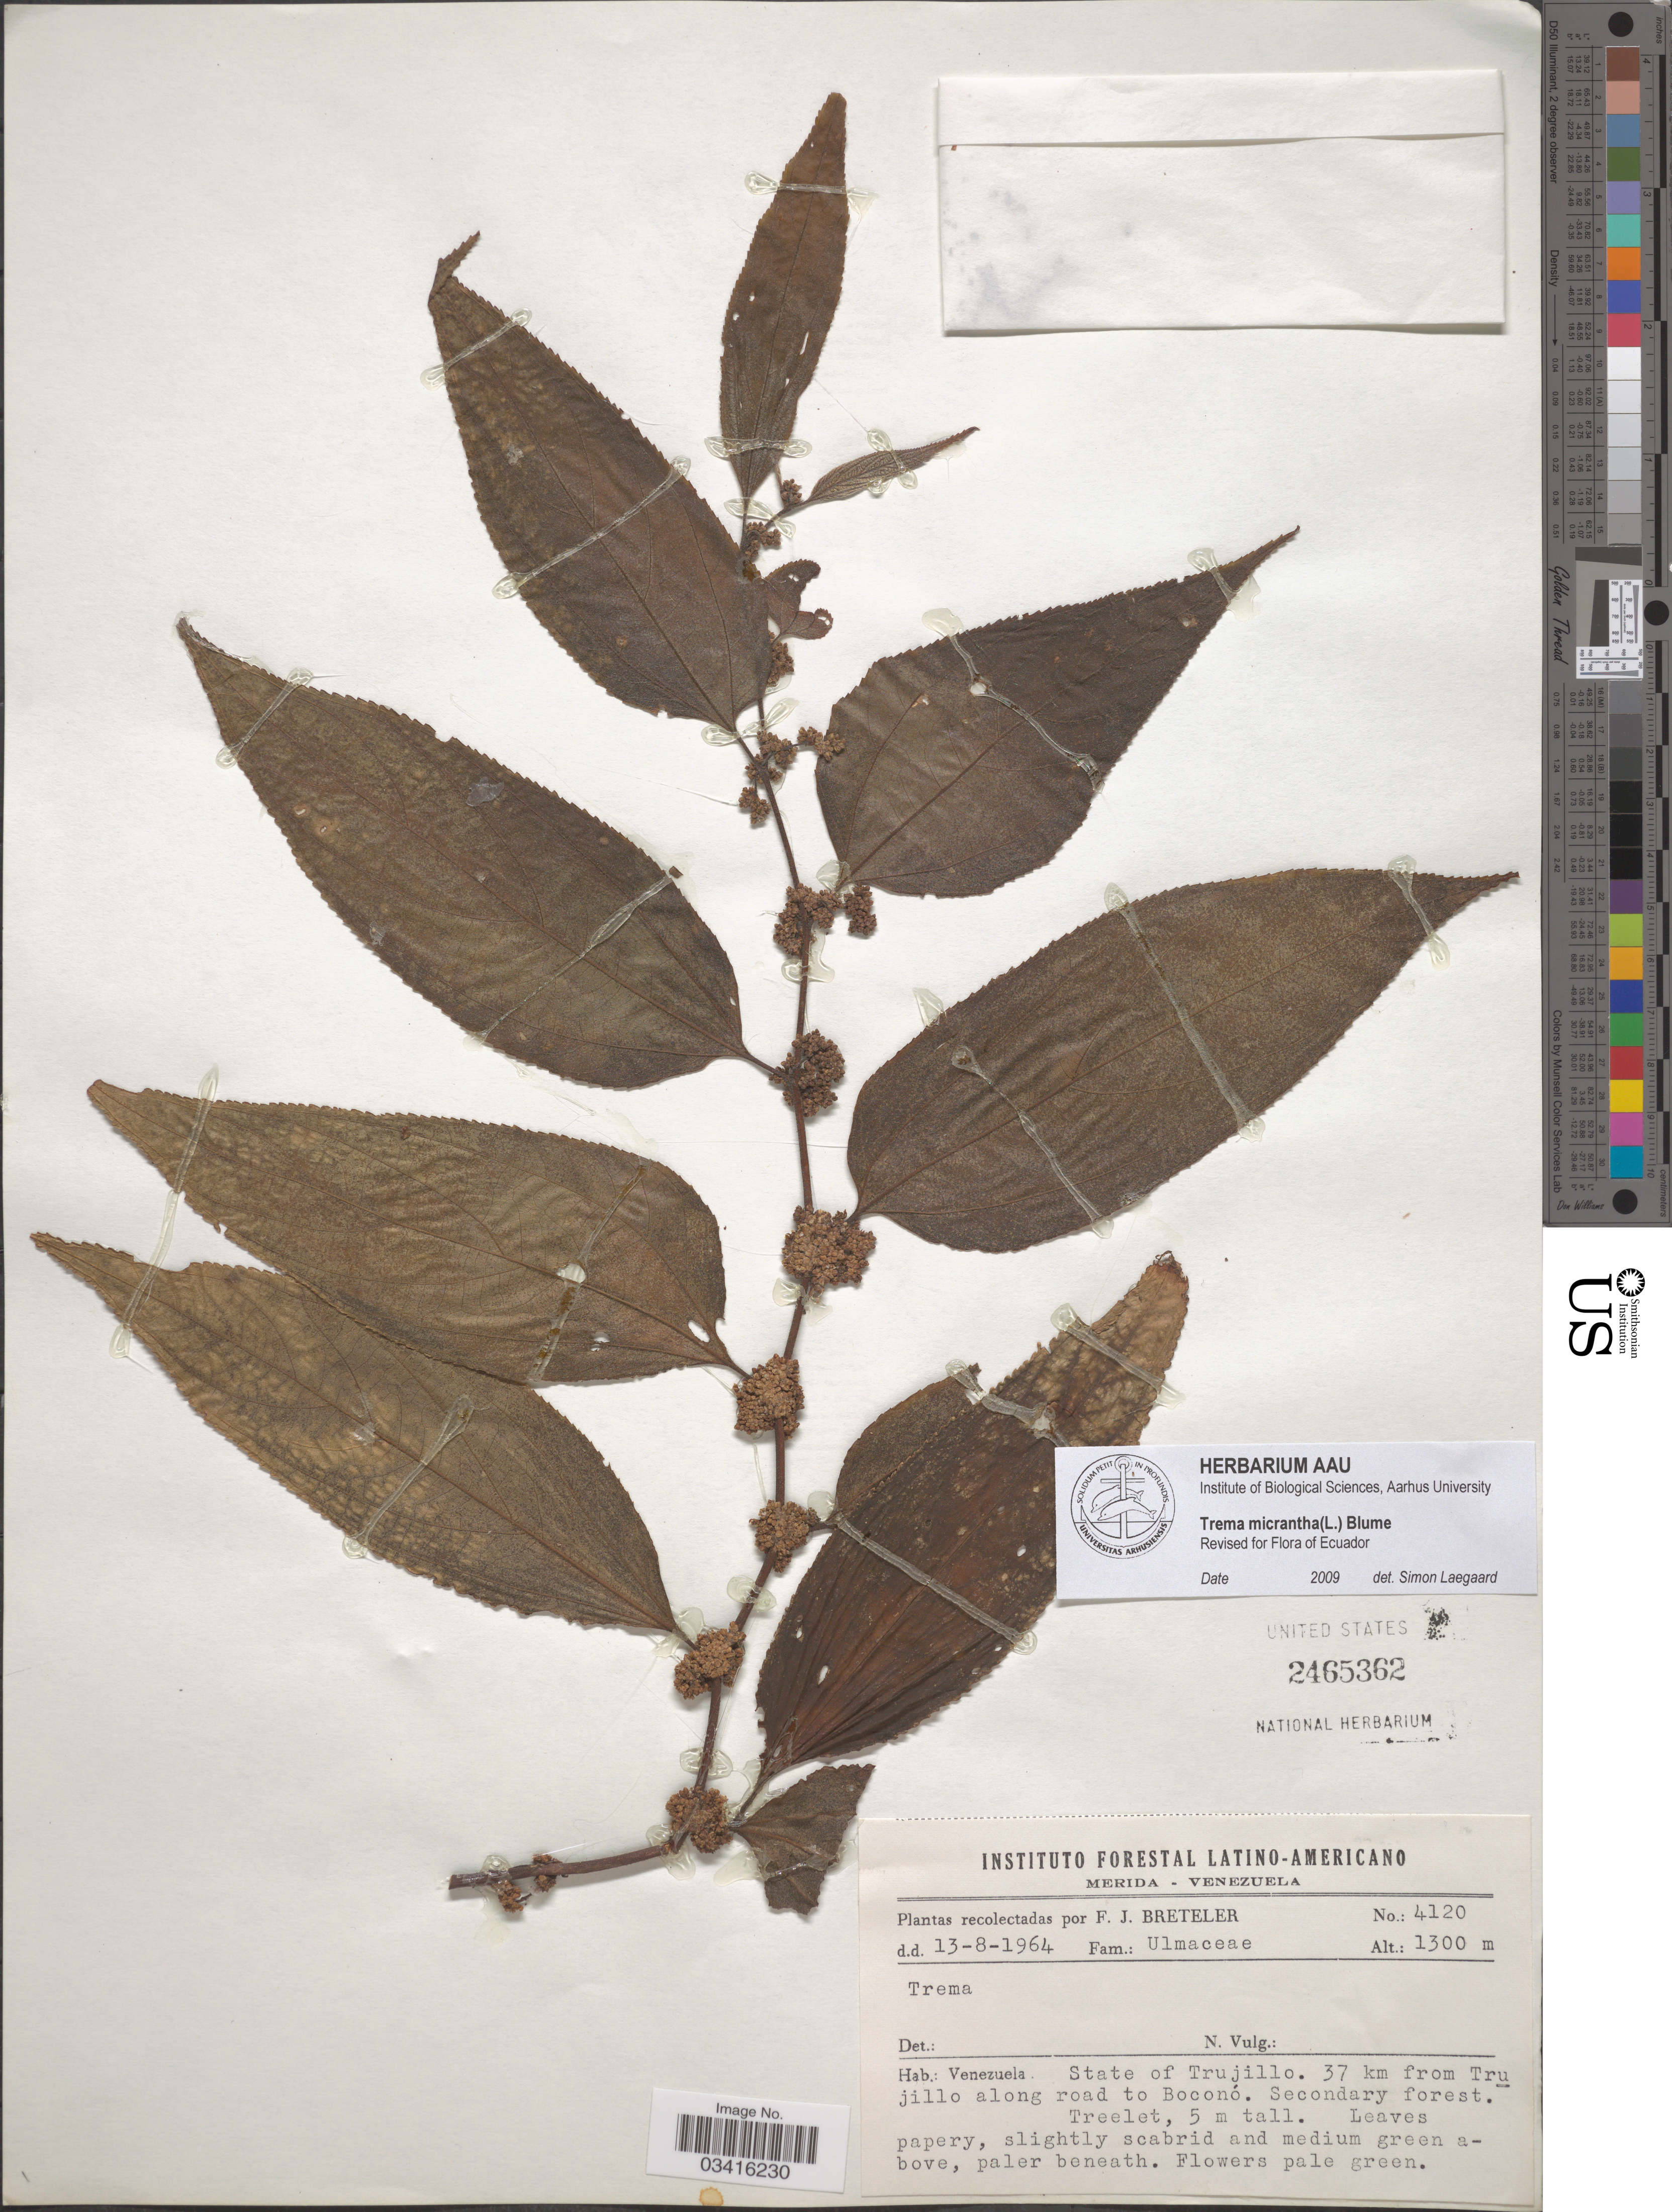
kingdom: Plantae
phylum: Tracheophyta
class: Magnoliopsida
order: Rosales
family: Cannabaceae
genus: Trema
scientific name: Trema micranthum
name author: (L.) Blume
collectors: F. J. Breteler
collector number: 4120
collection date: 1964-08-13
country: Venezuela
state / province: Trujillo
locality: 37 km from Trujillo.37 km from Trujillo along road to Boconó.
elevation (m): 1300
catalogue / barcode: US 2465362